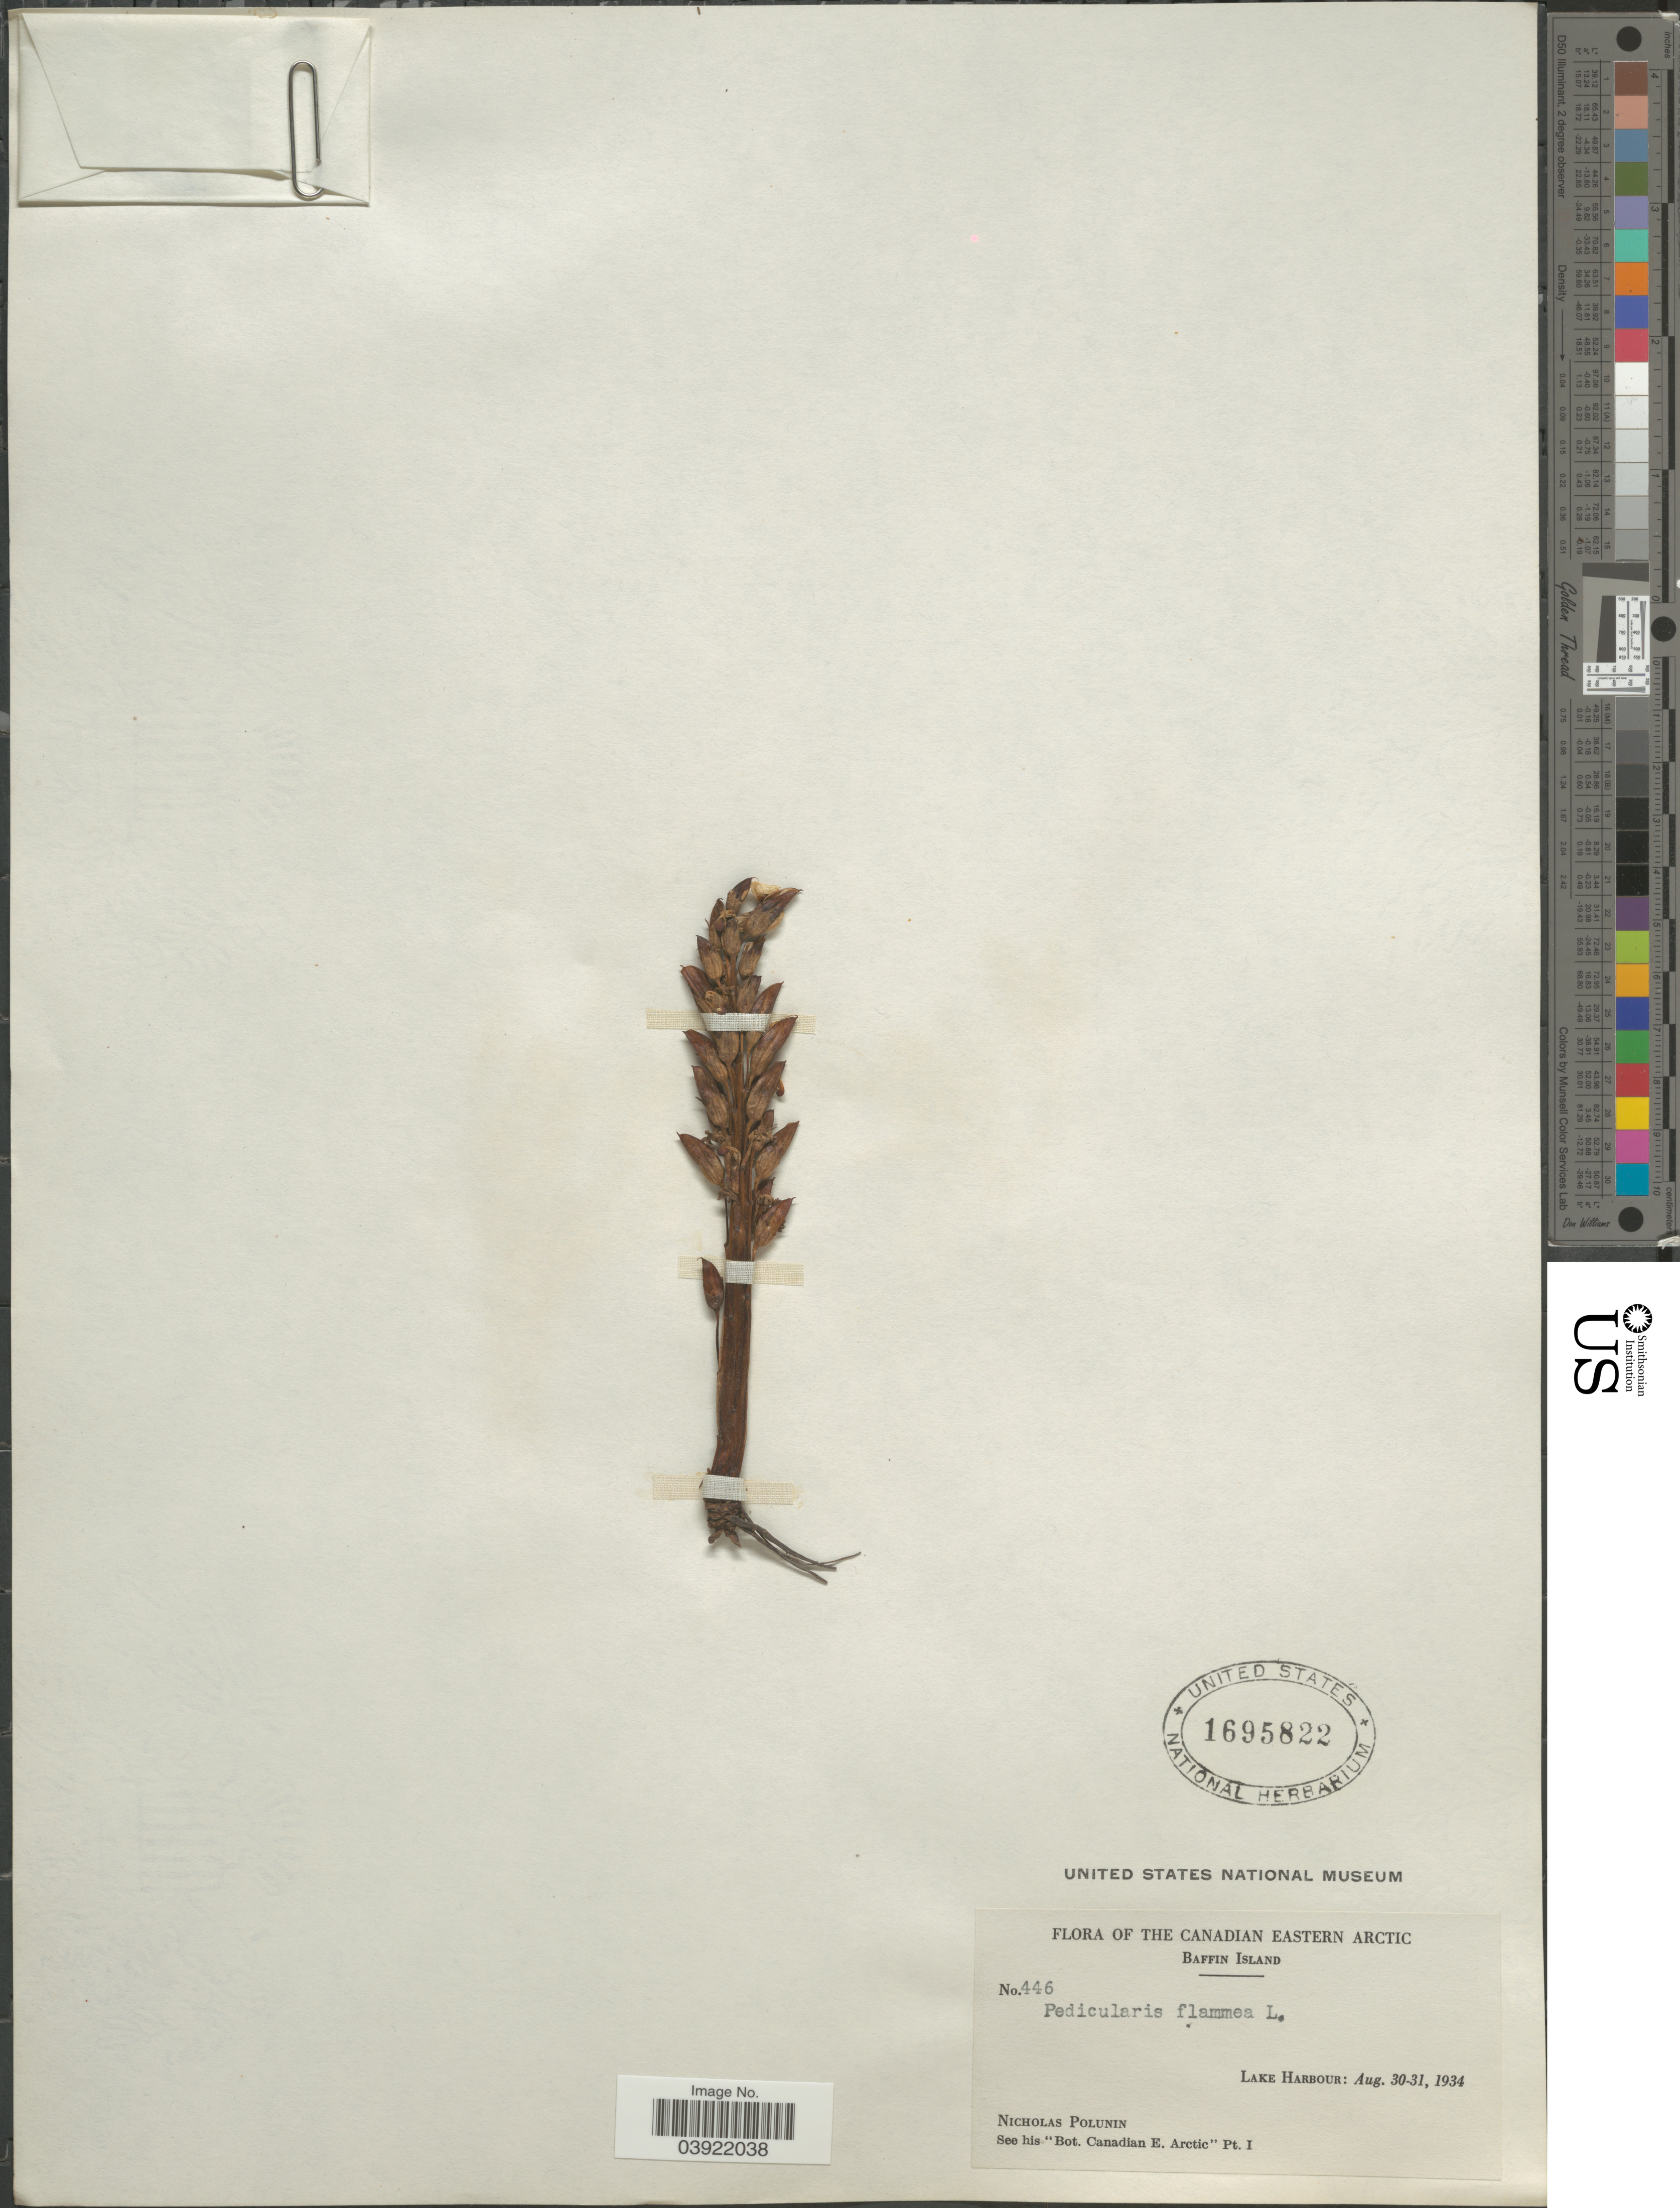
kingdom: Plantae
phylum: Tracheophyta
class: Magnoliopsida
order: Lamiales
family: Orobanchaceae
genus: Pedicularis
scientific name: Pedicularis flammea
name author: L.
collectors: N. V. Polunin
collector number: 446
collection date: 1934-08-30/1934-08-31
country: Canada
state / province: Nunavut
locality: Canadian Eastern Arctic. Baffin Island. Lake Harbour.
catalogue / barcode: US 1695822